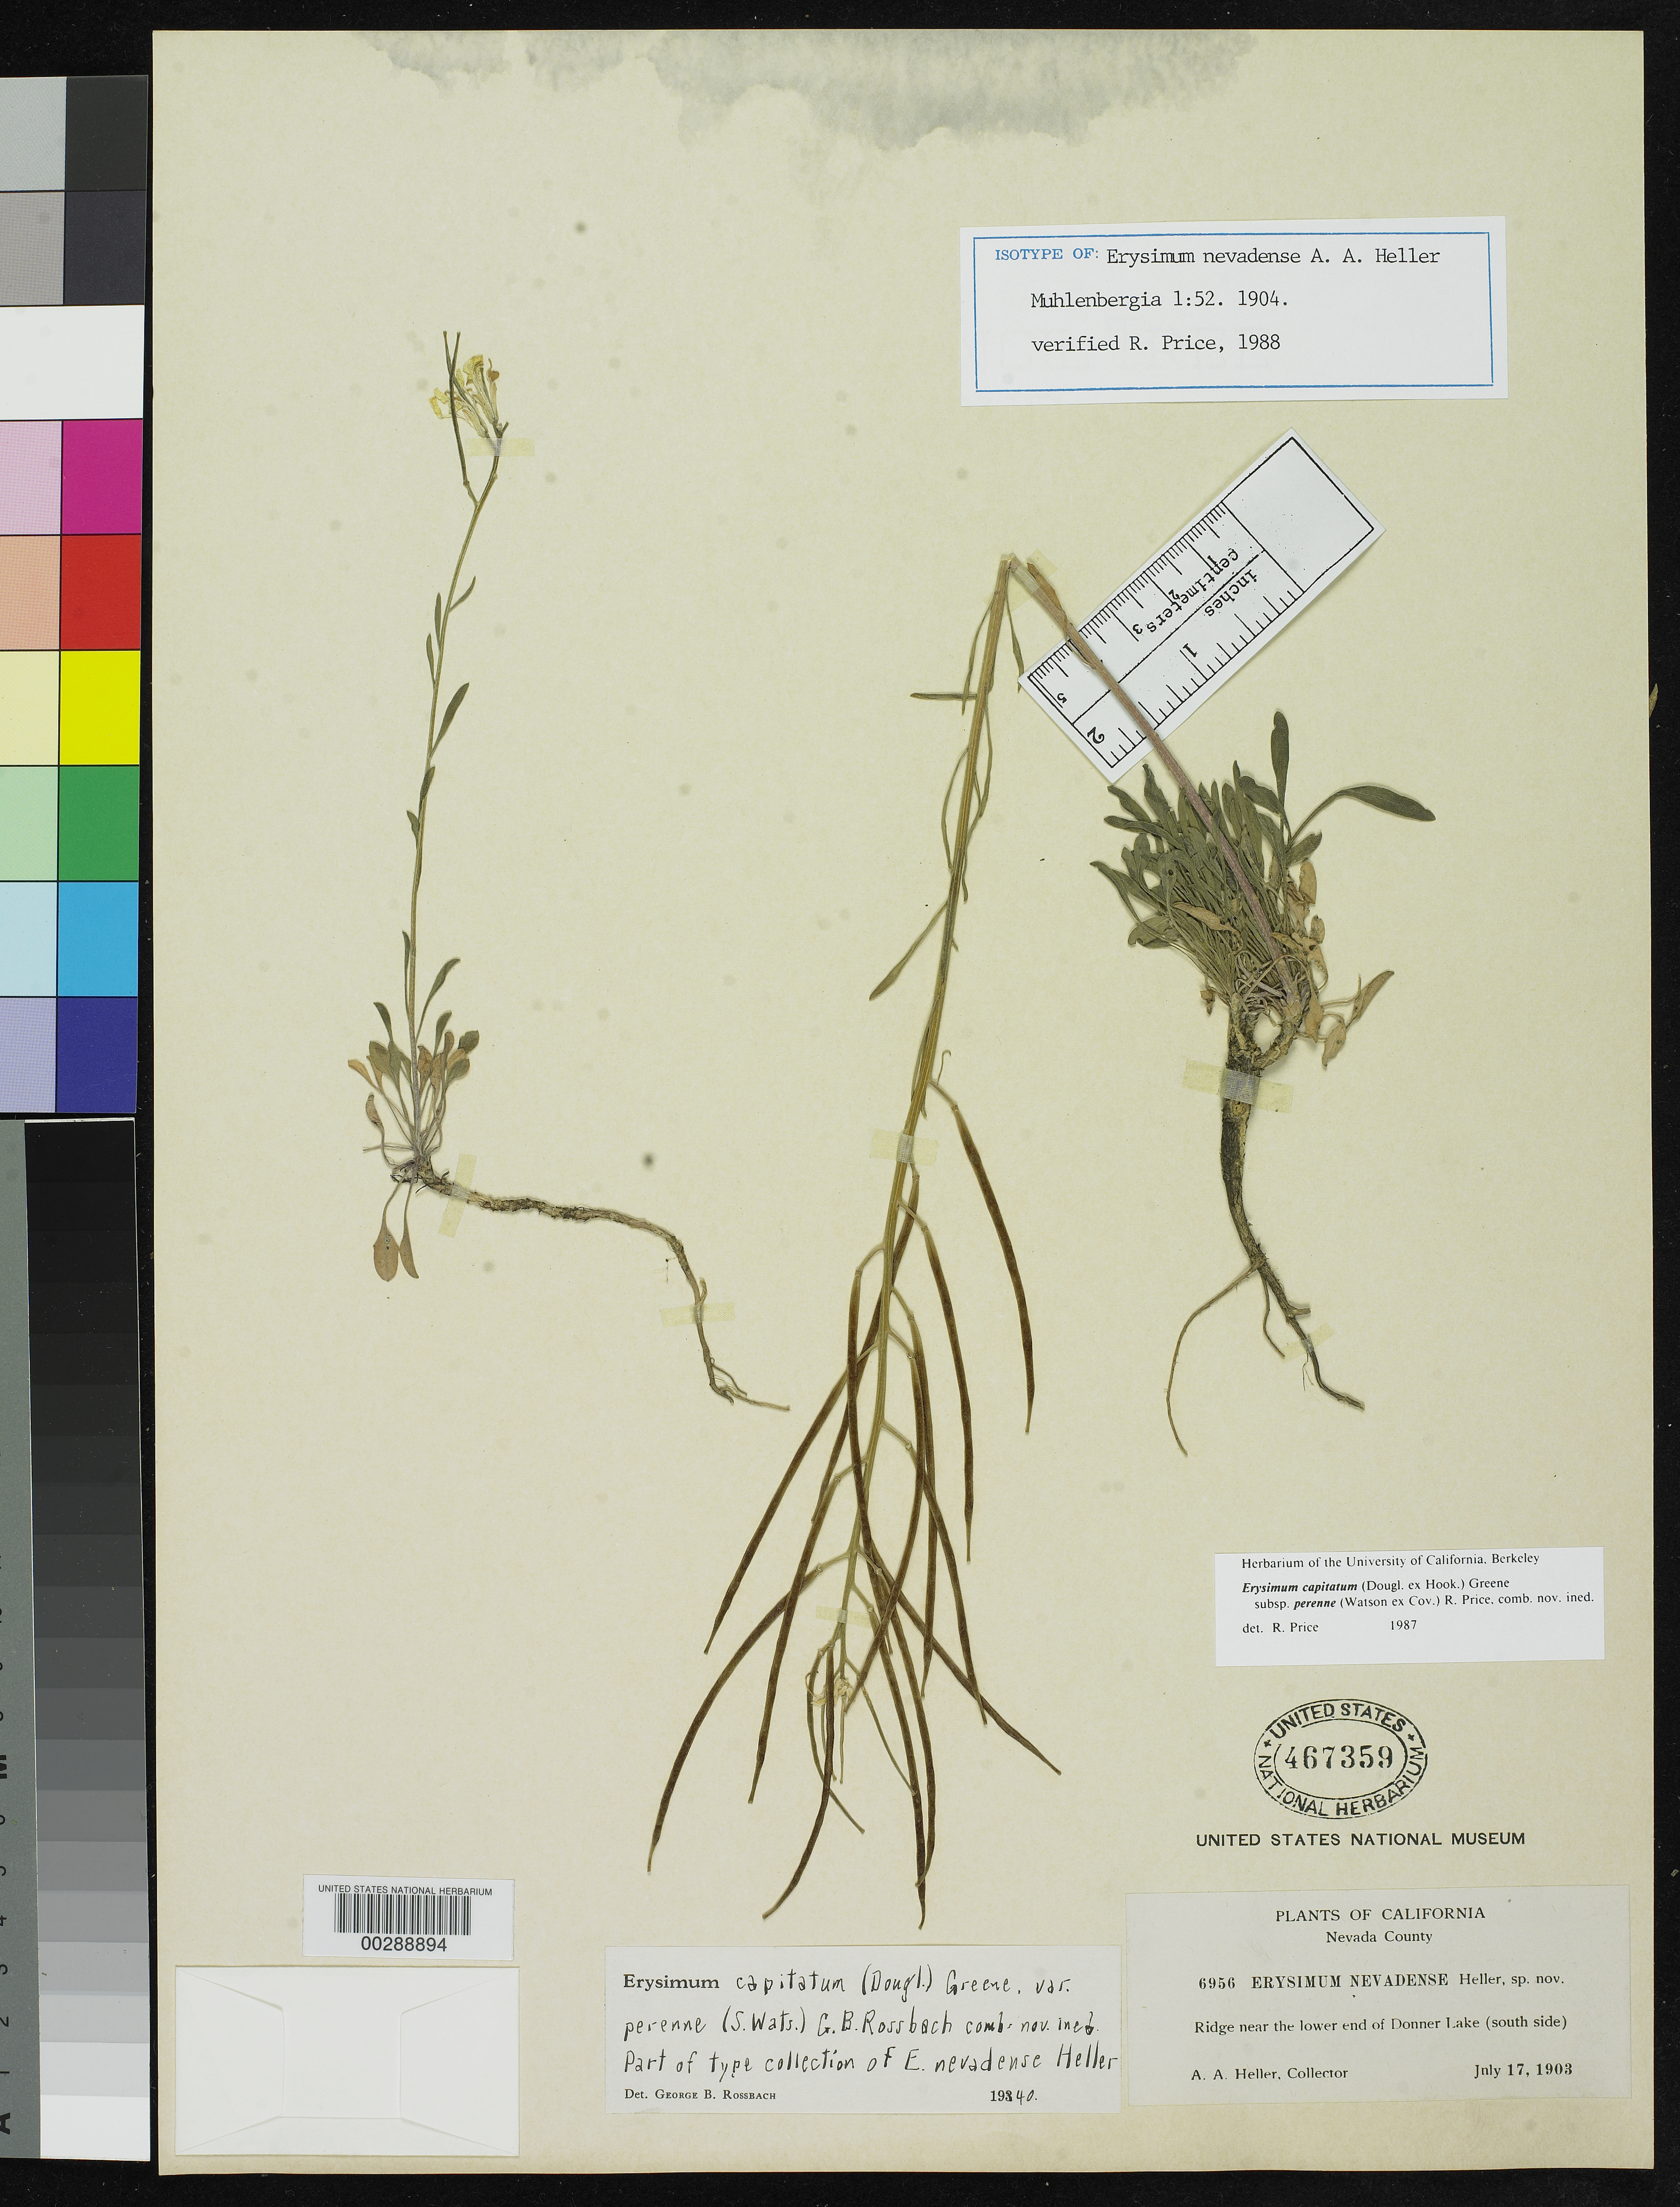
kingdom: Plantae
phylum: Tracheophyta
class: Magnoliopsida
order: Brassicales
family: Brassicaceae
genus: Erysimum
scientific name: Erysimum nevadense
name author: A. Heller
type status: Isotype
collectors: A. A. Heller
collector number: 6956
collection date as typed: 17 Jul 1903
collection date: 1903-07-17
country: United States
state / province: California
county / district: Nevada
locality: South side of Donner Lake.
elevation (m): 1829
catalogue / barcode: US 467359